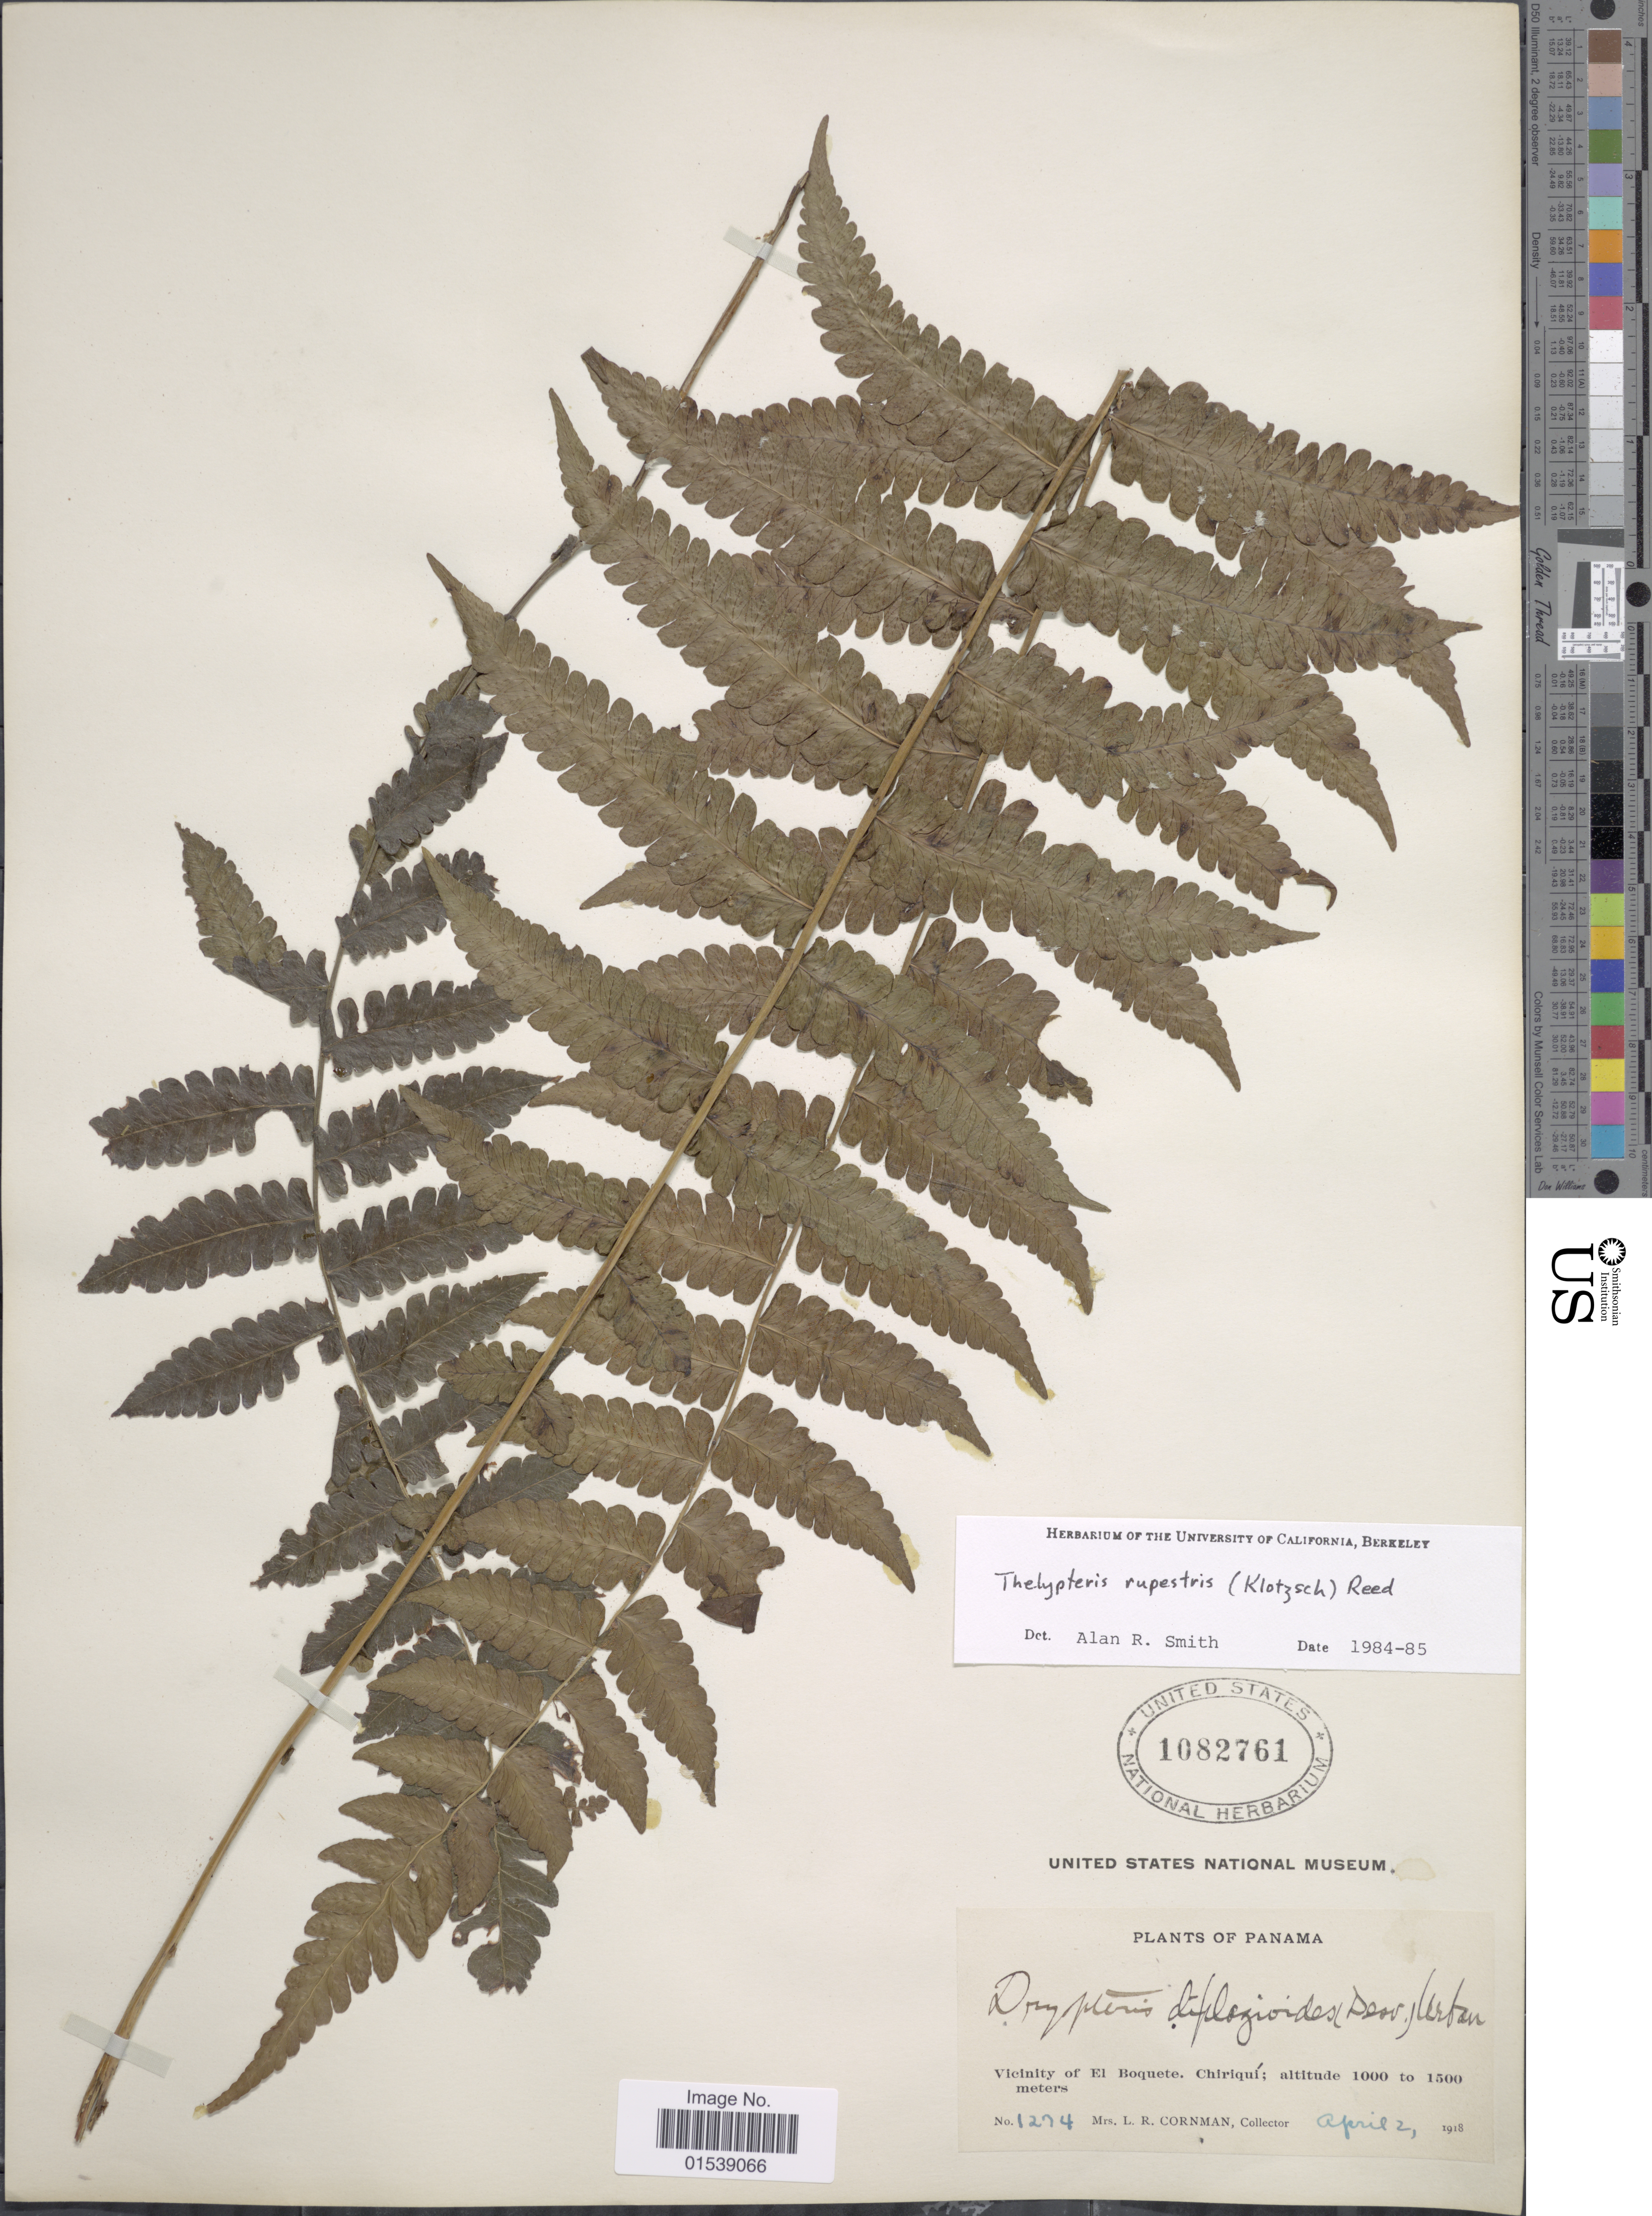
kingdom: Plantae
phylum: Tracheophyta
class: Polypodiopsida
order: Polypodiales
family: Thelypteridaceae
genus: Amauropelta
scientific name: Amauropelta rupestris (Klotzsch) comb. nov., ined 2015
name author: (Klotzsch)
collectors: L. Cornman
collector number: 1274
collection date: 1918-04-02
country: Panama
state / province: Chiriqui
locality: Vicinity of El Boquete, Chiriqui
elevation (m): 1000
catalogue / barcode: US 1082761